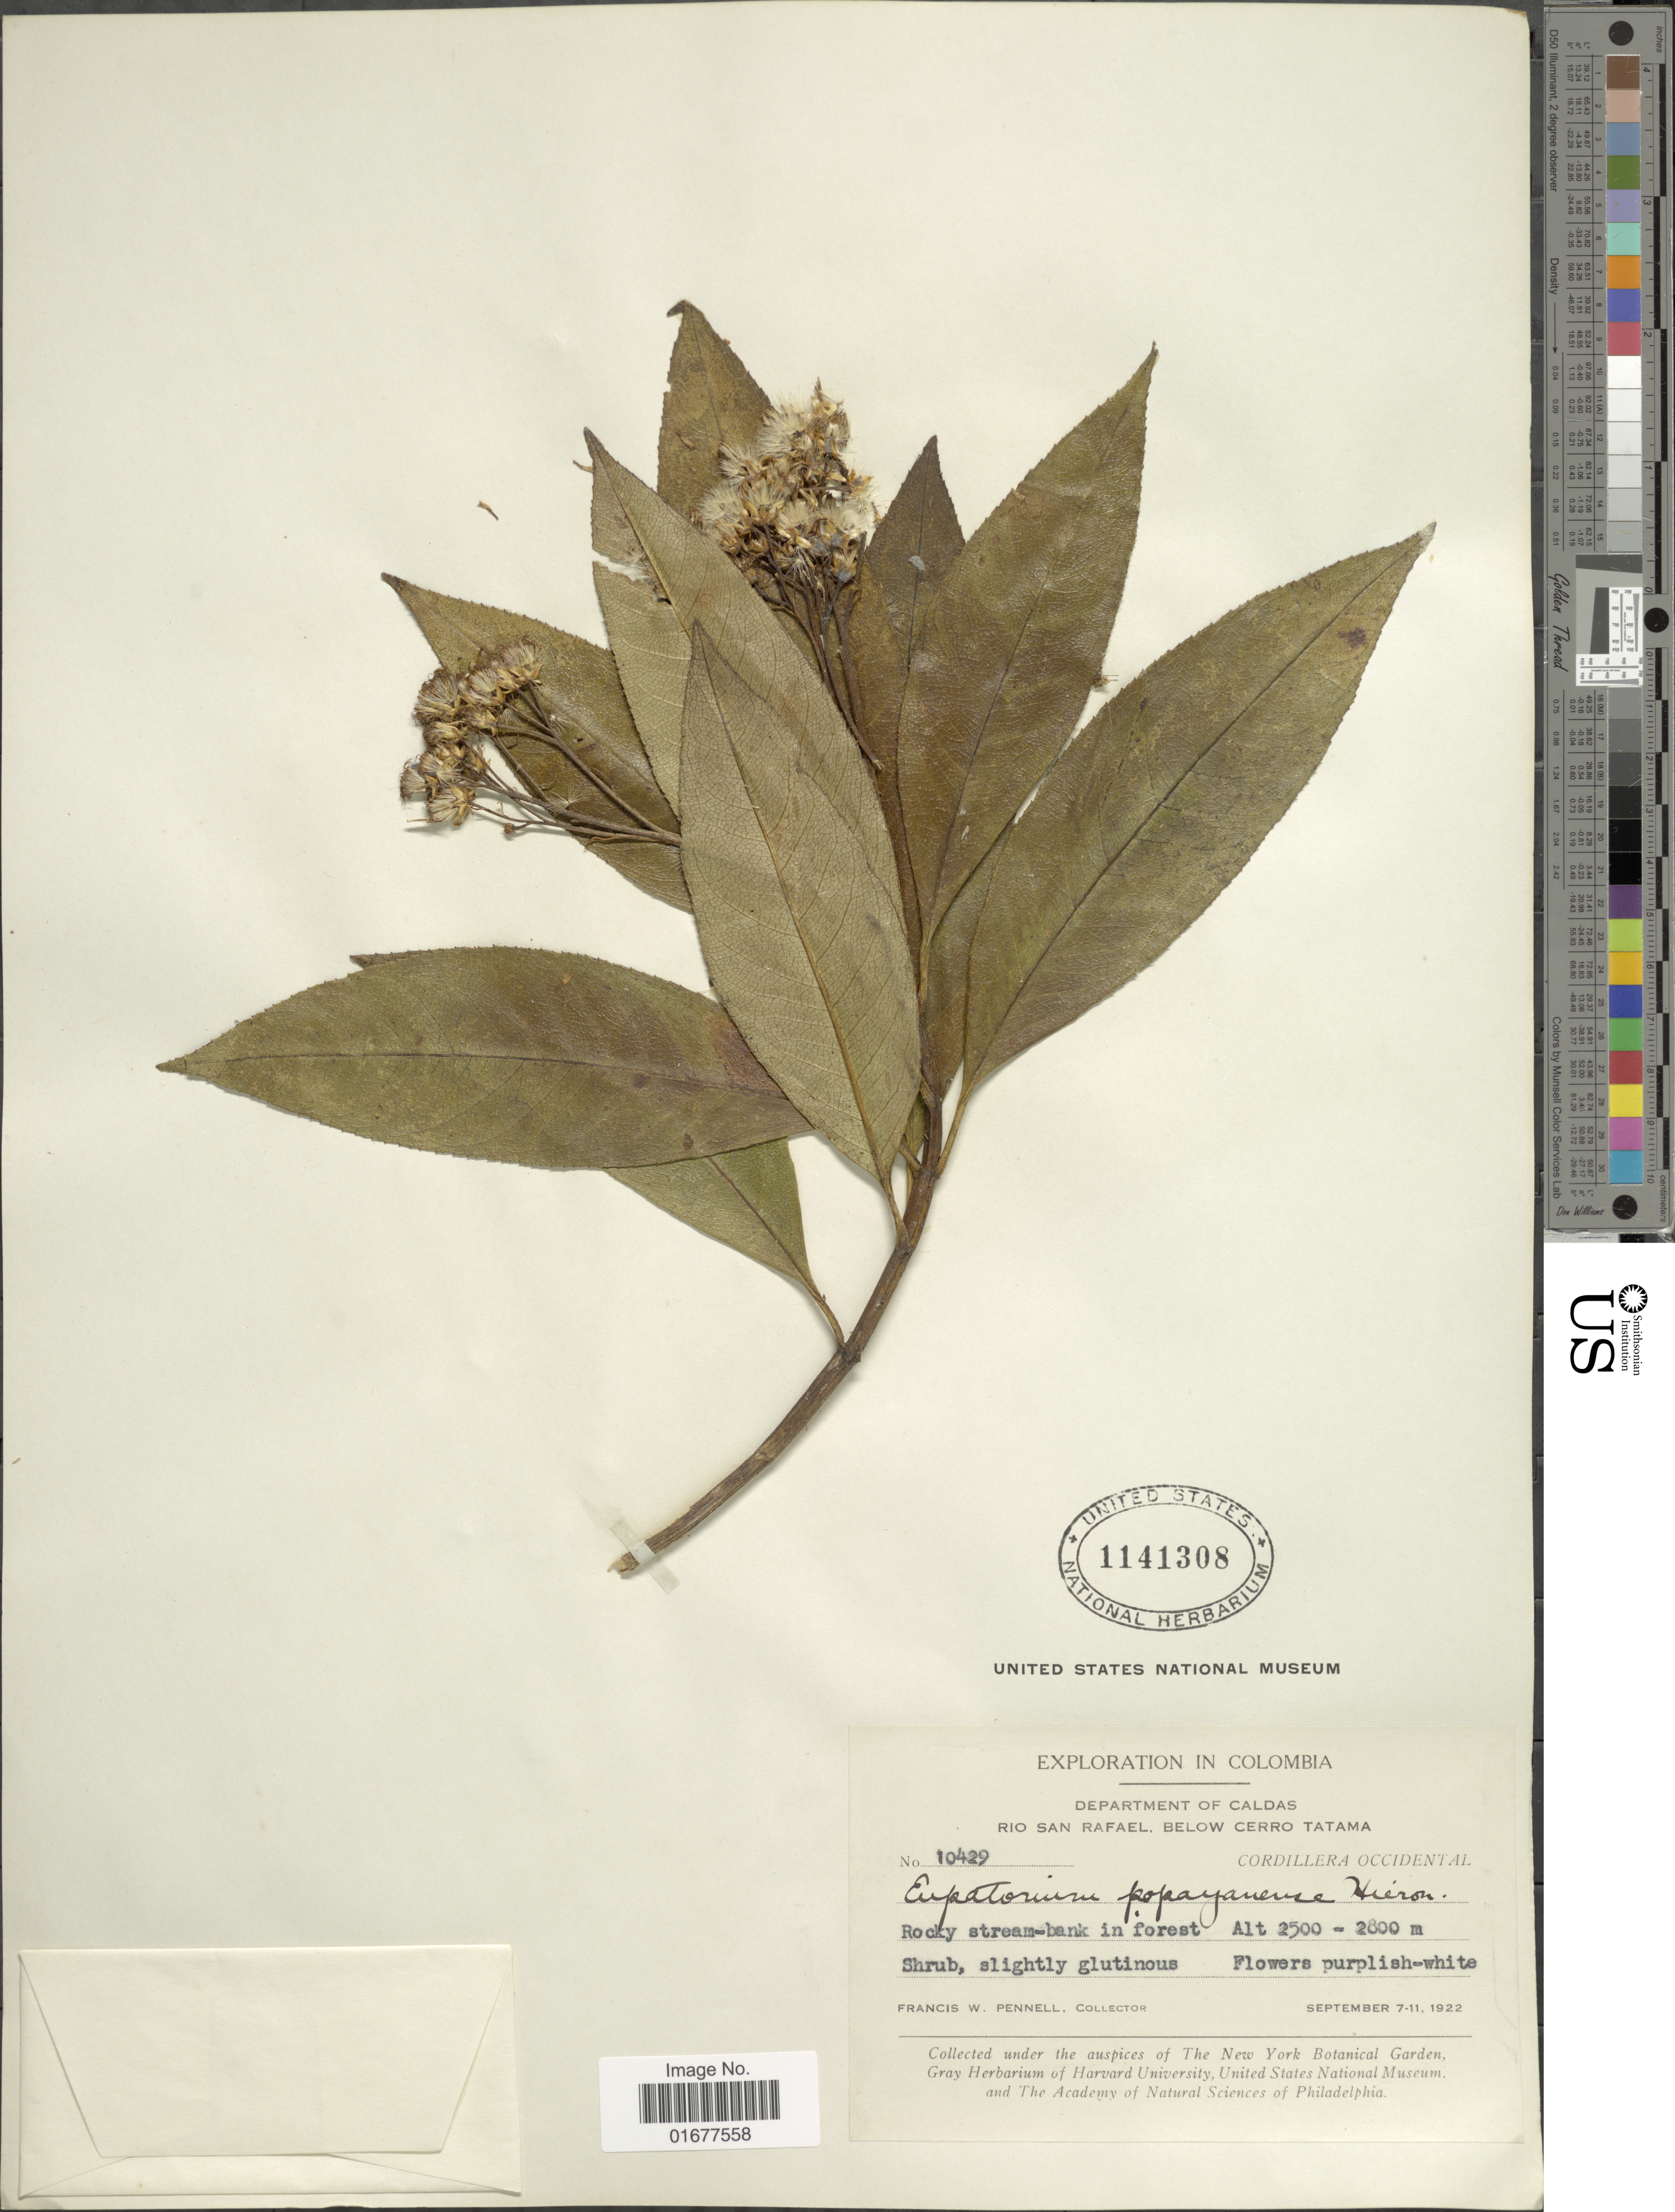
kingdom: Plantae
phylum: Tracheophyta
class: Magnoliopsida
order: Asterales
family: Asteraceae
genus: Ageratina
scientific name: Ageratina popayanensis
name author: (H. Rob.) R.M. King & H. Rob.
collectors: F. W. Pennell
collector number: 10429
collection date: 1922-09-07/1922-09-11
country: Colombia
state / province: Caldas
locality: Rio San Rafael, below cerro Tatama, Cordillera Occidental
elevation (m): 2500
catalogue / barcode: US 1141308